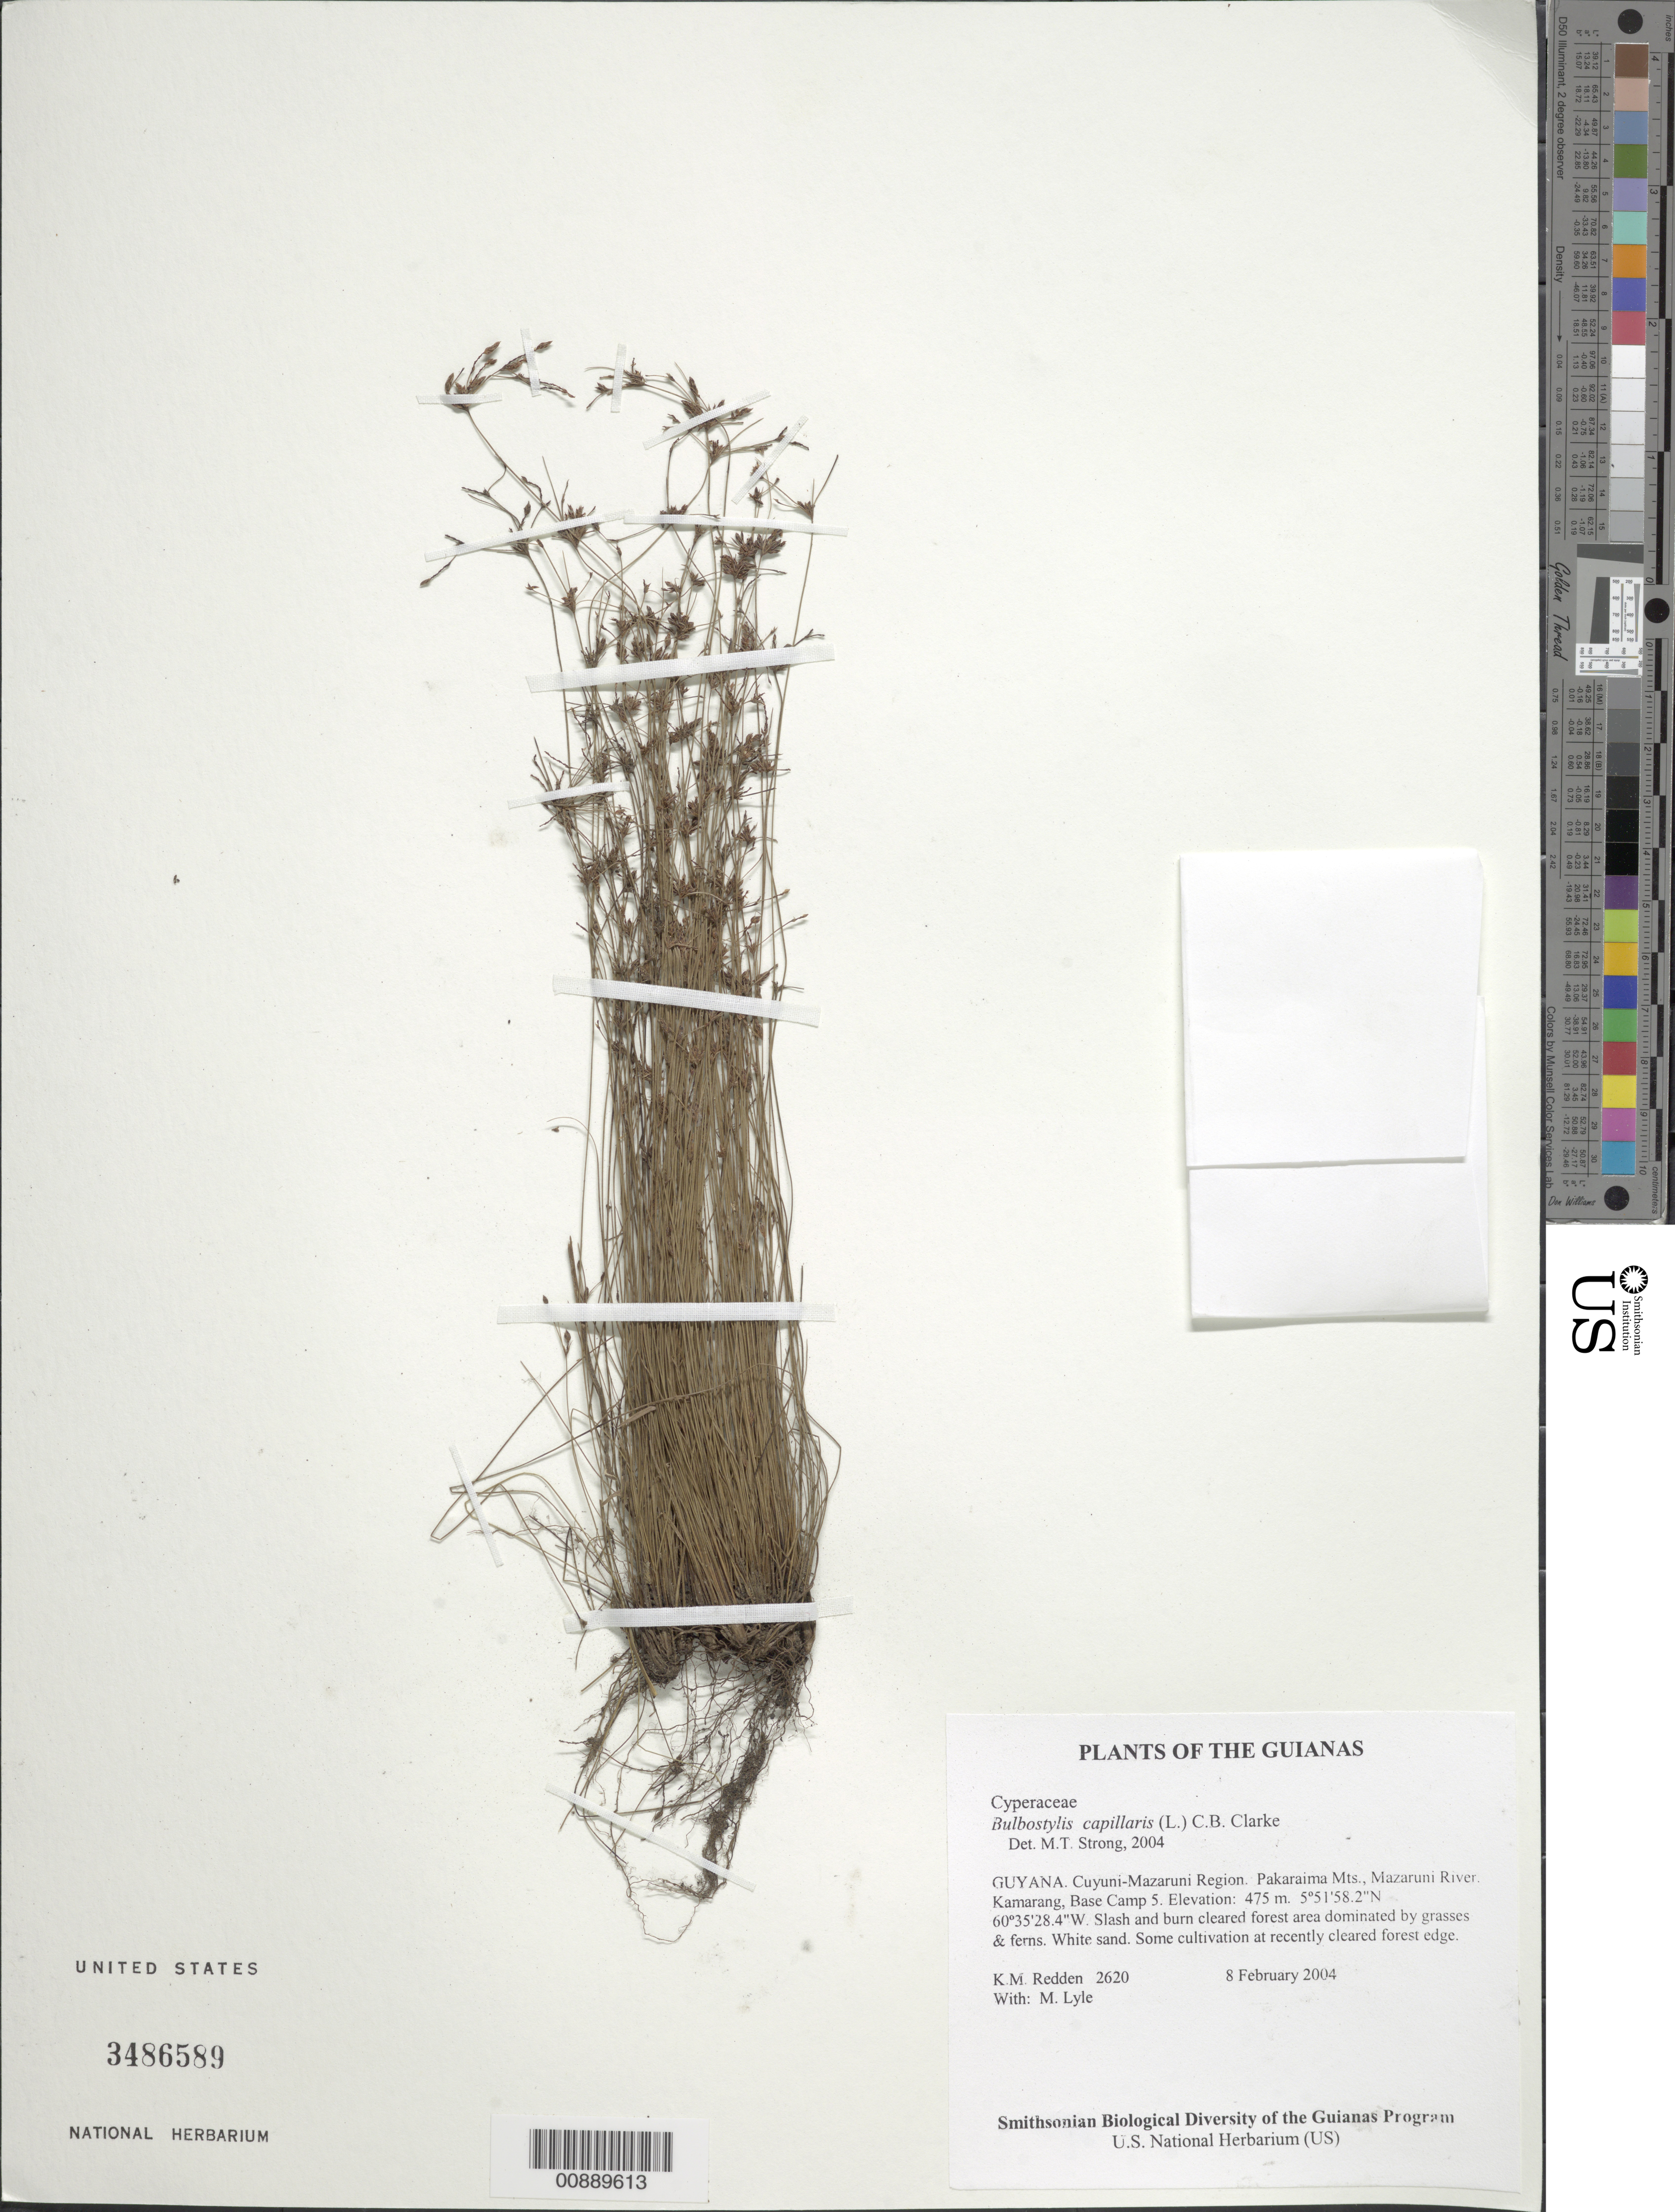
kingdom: Plantae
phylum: Tracheophyta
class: Liliopsida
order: Poales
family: Cyperaceae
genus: Bulbostylis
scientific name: Bulbostylis capillaris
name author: (L.) Kunth ex C.B. Clarke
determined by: Strong, M. T., (US), Smithsonian Institution - National Museum of Natural History (UNITED STATES)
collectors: K. M. Redden & M. Lyle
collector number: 2620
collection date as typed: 8 February 2004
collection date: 2004-02-08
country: Guyana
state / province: Cuyuni-Mazaruni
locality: Pakaraima Mts., Mazaruni River. Kamarang, Base Camp 5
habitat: Slash and burn cleared forest area dominated by grasses & ferns. White sand. Some cultivation at recently cleared forest edge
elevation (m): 475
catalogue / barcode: US 3486589